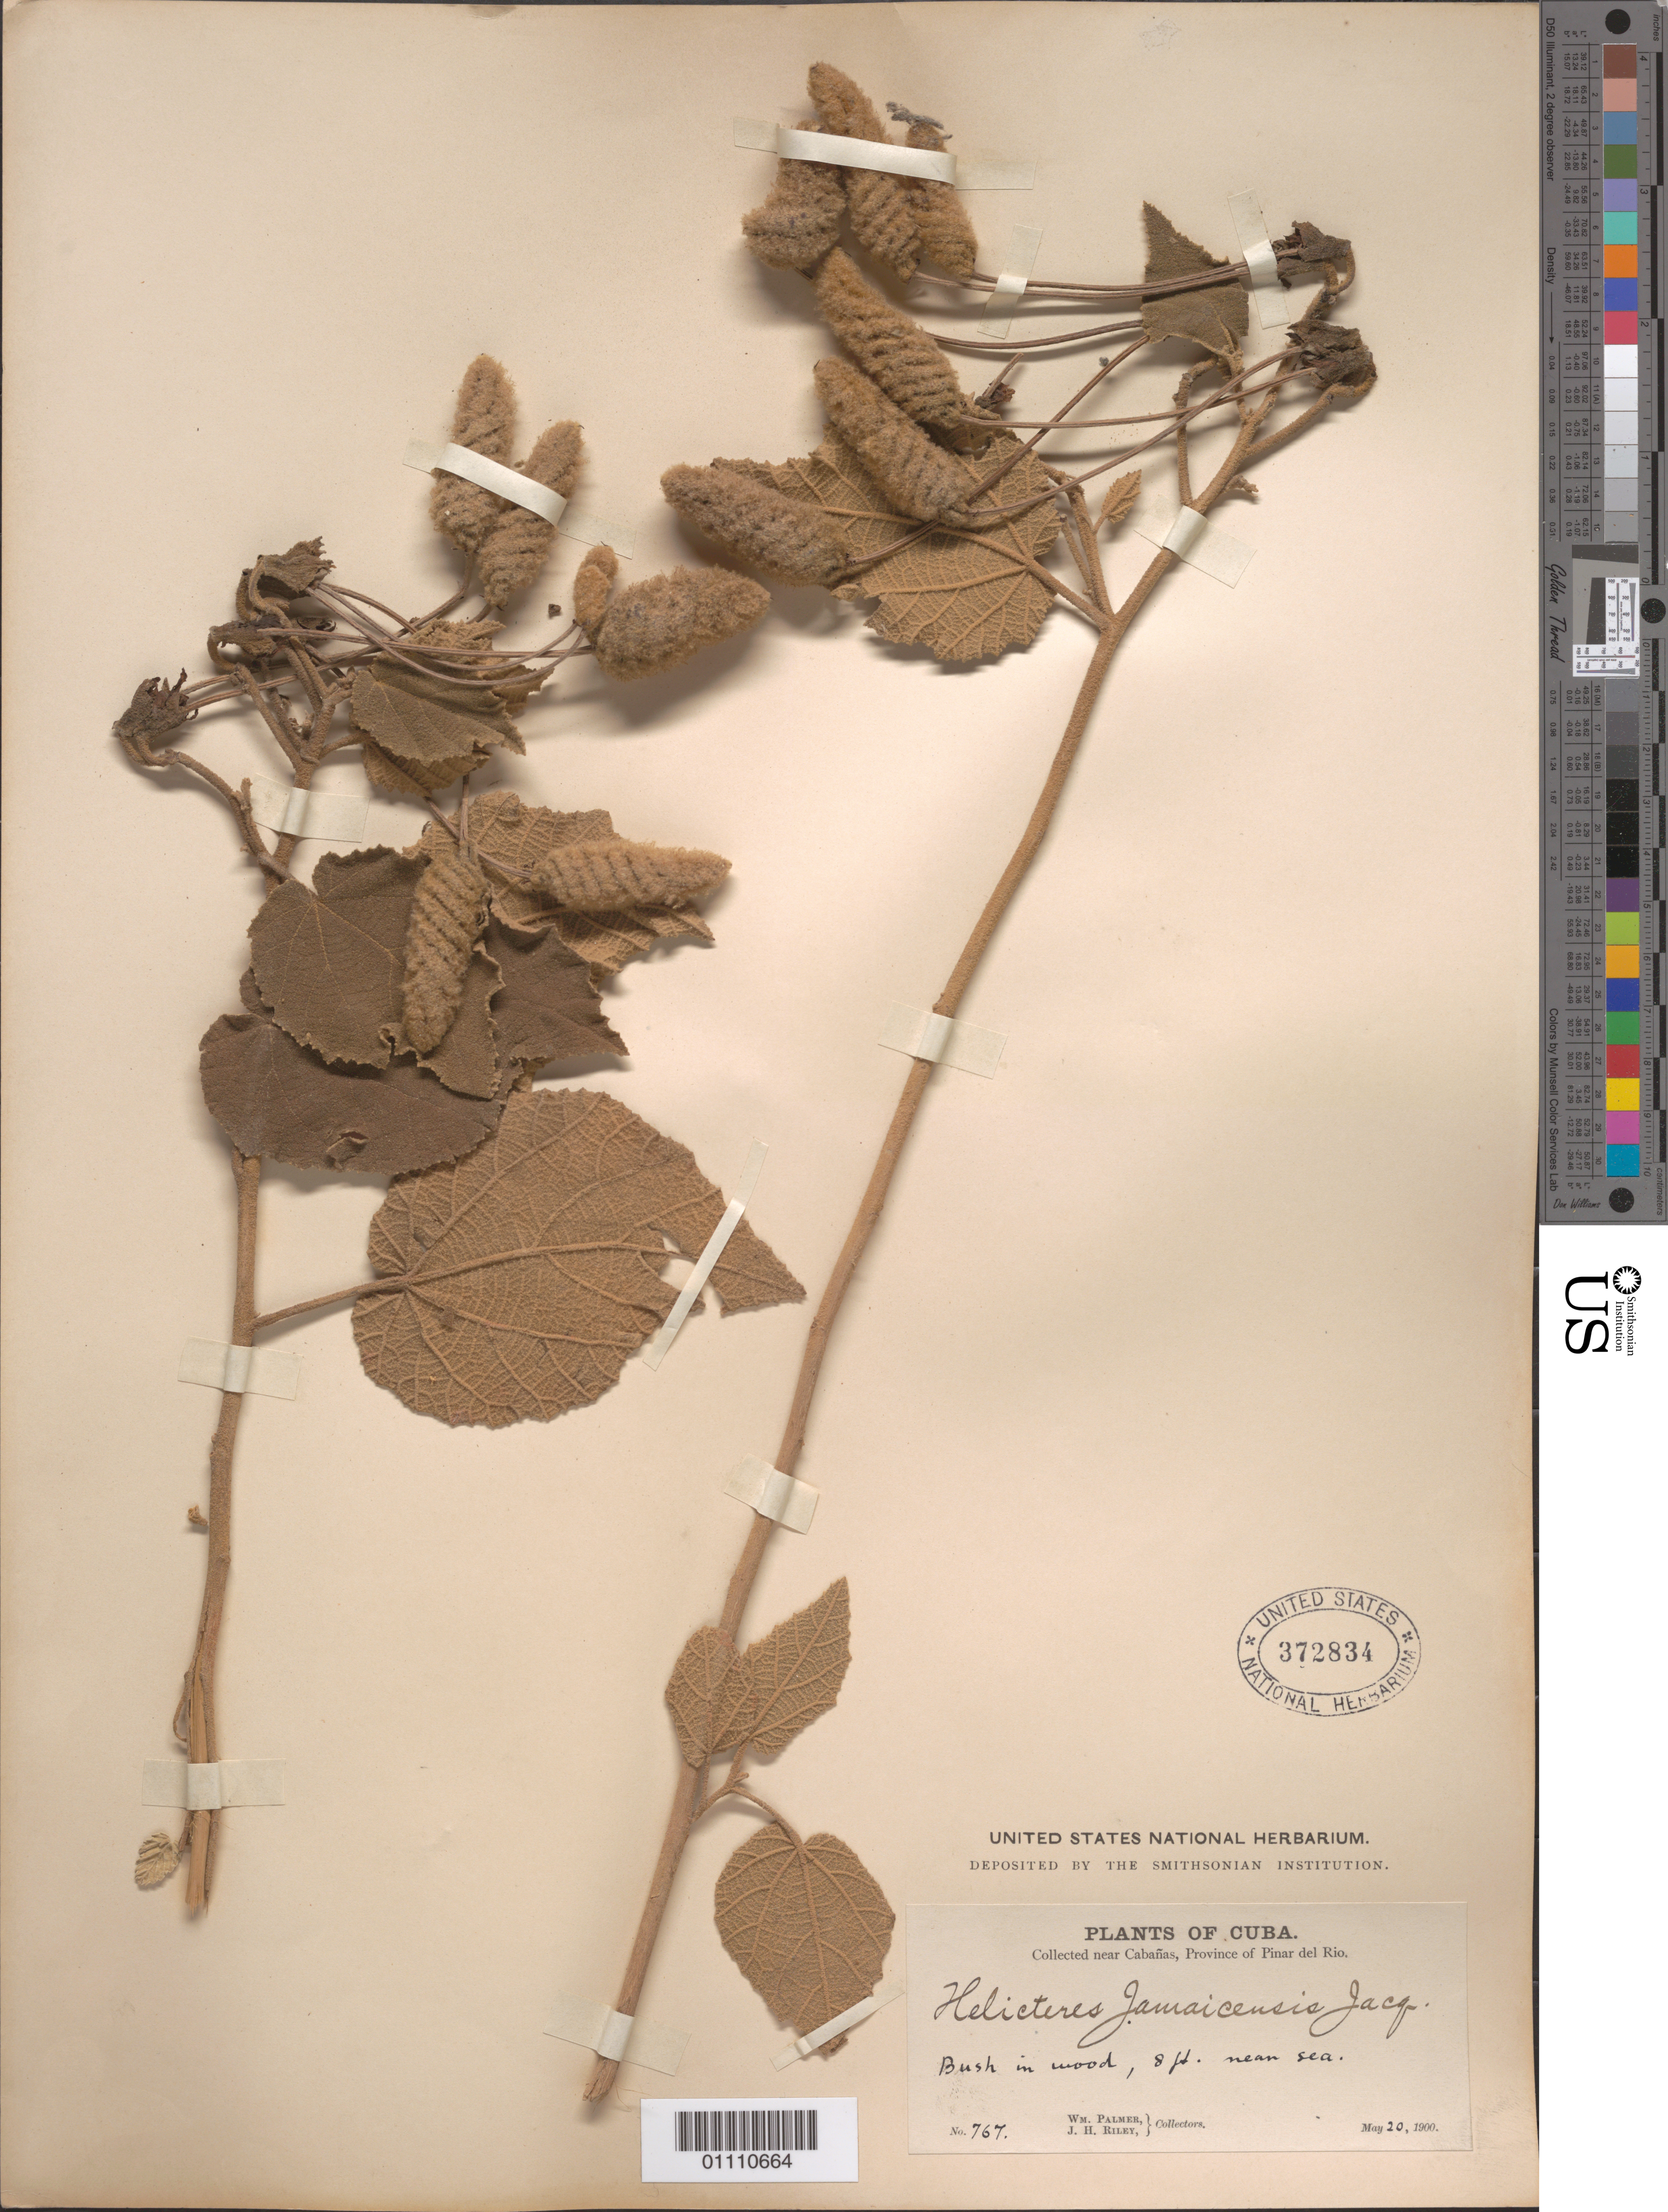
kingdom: Plantae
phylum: Tracheophyta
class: Magnoliopsida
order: Malvales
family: Malvaceae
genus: Helicteres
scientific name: Helicteres jamaicensis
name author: Jacq.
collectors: W. Palmer & J. H. Riley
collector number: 767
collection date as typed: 20 May 1900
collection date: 1900-05-20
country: Cuba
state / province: Pinar del Rio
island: Cuba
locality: Near Cabanas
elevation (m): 0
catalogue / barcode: US 372834